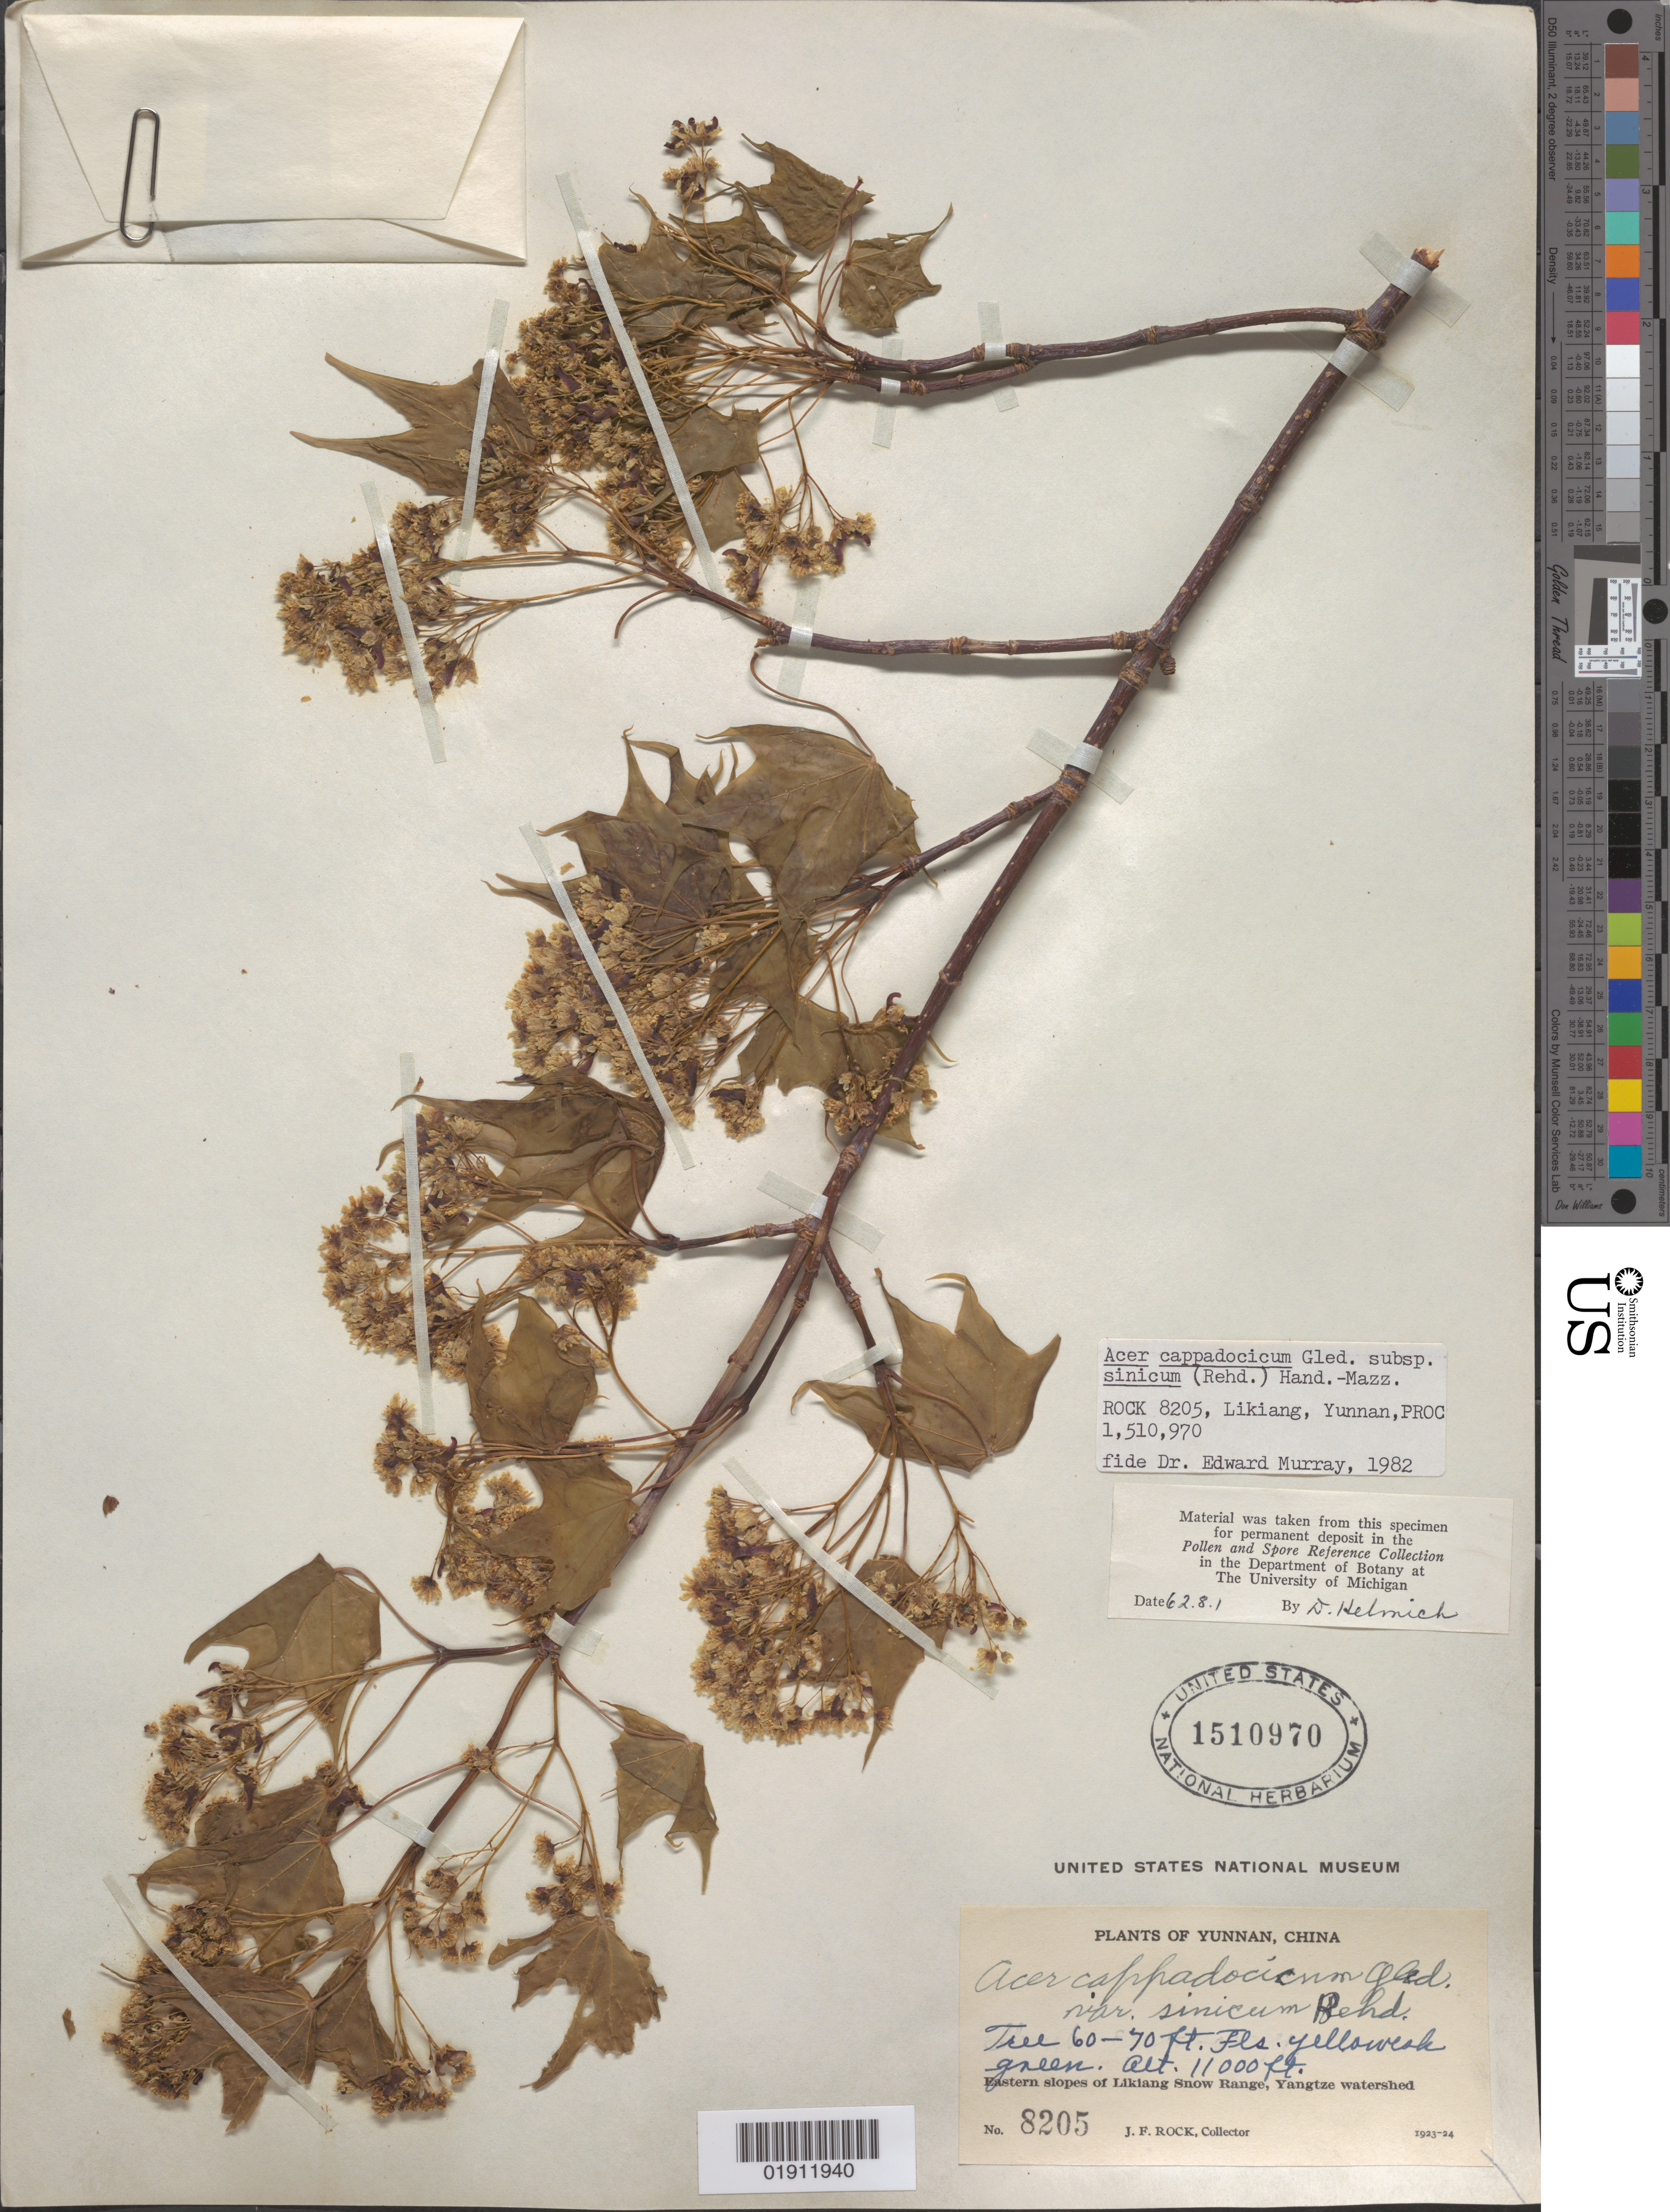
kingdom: Plantae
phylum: Tracheophyta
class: Magnoliopsida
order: Sapindales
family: Sapindaceae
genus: Acer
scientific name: Acer cappadocicum subsp. sinicum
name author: (Rehder) Hand.-Mazz.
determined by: Murray, Edward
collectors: J. F. Rock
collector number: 8205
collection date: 1923/1924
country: China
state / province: Yunnan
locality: Western slopes of Likiang Snow Range, Yangtze watershed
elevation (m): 3353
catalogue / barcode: US 1510970